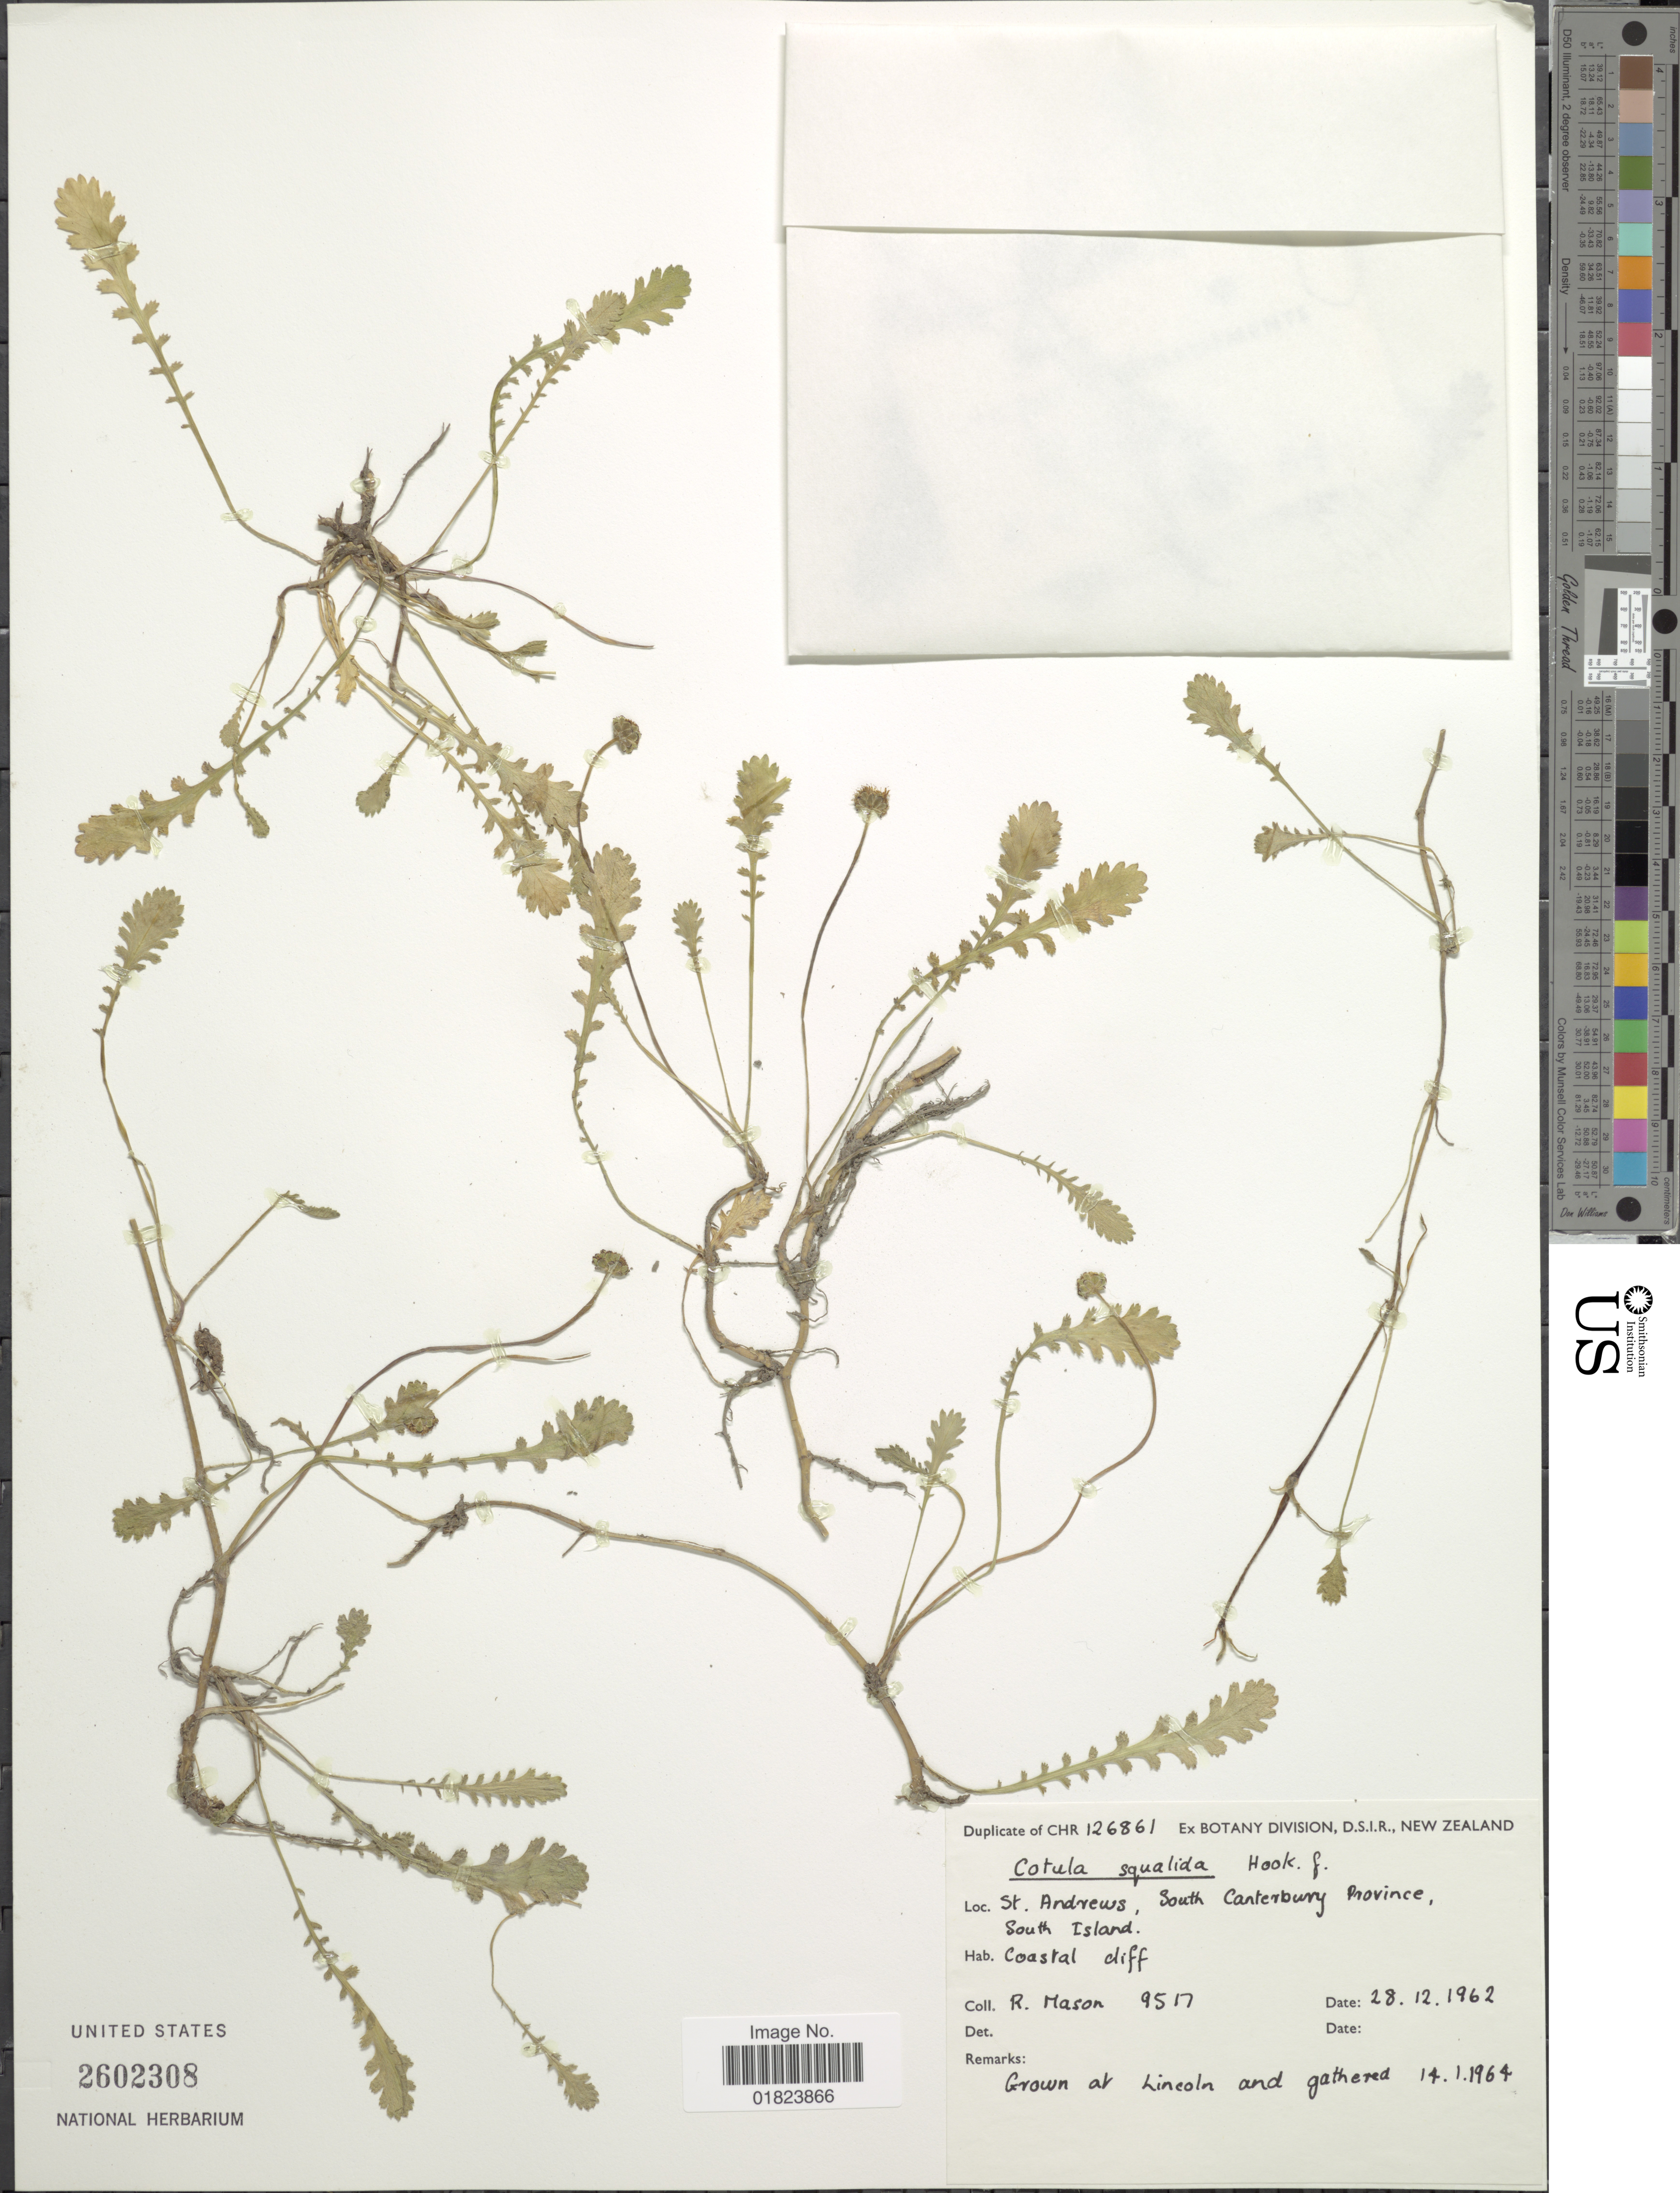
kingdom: Plantae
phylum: Tracheophyta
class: Magnoliopsida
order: Asterales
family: Asteraceae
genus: Cotula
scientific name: Cotula squalida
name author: Hook. f.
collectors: R. Mason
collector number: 9517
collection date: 1962-12-28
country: New Zealand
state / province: Canterbury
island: South Island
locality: St. Andrews, South Canterburry Province, coastal diff, grown at lincoln.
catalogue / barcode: US 2602308